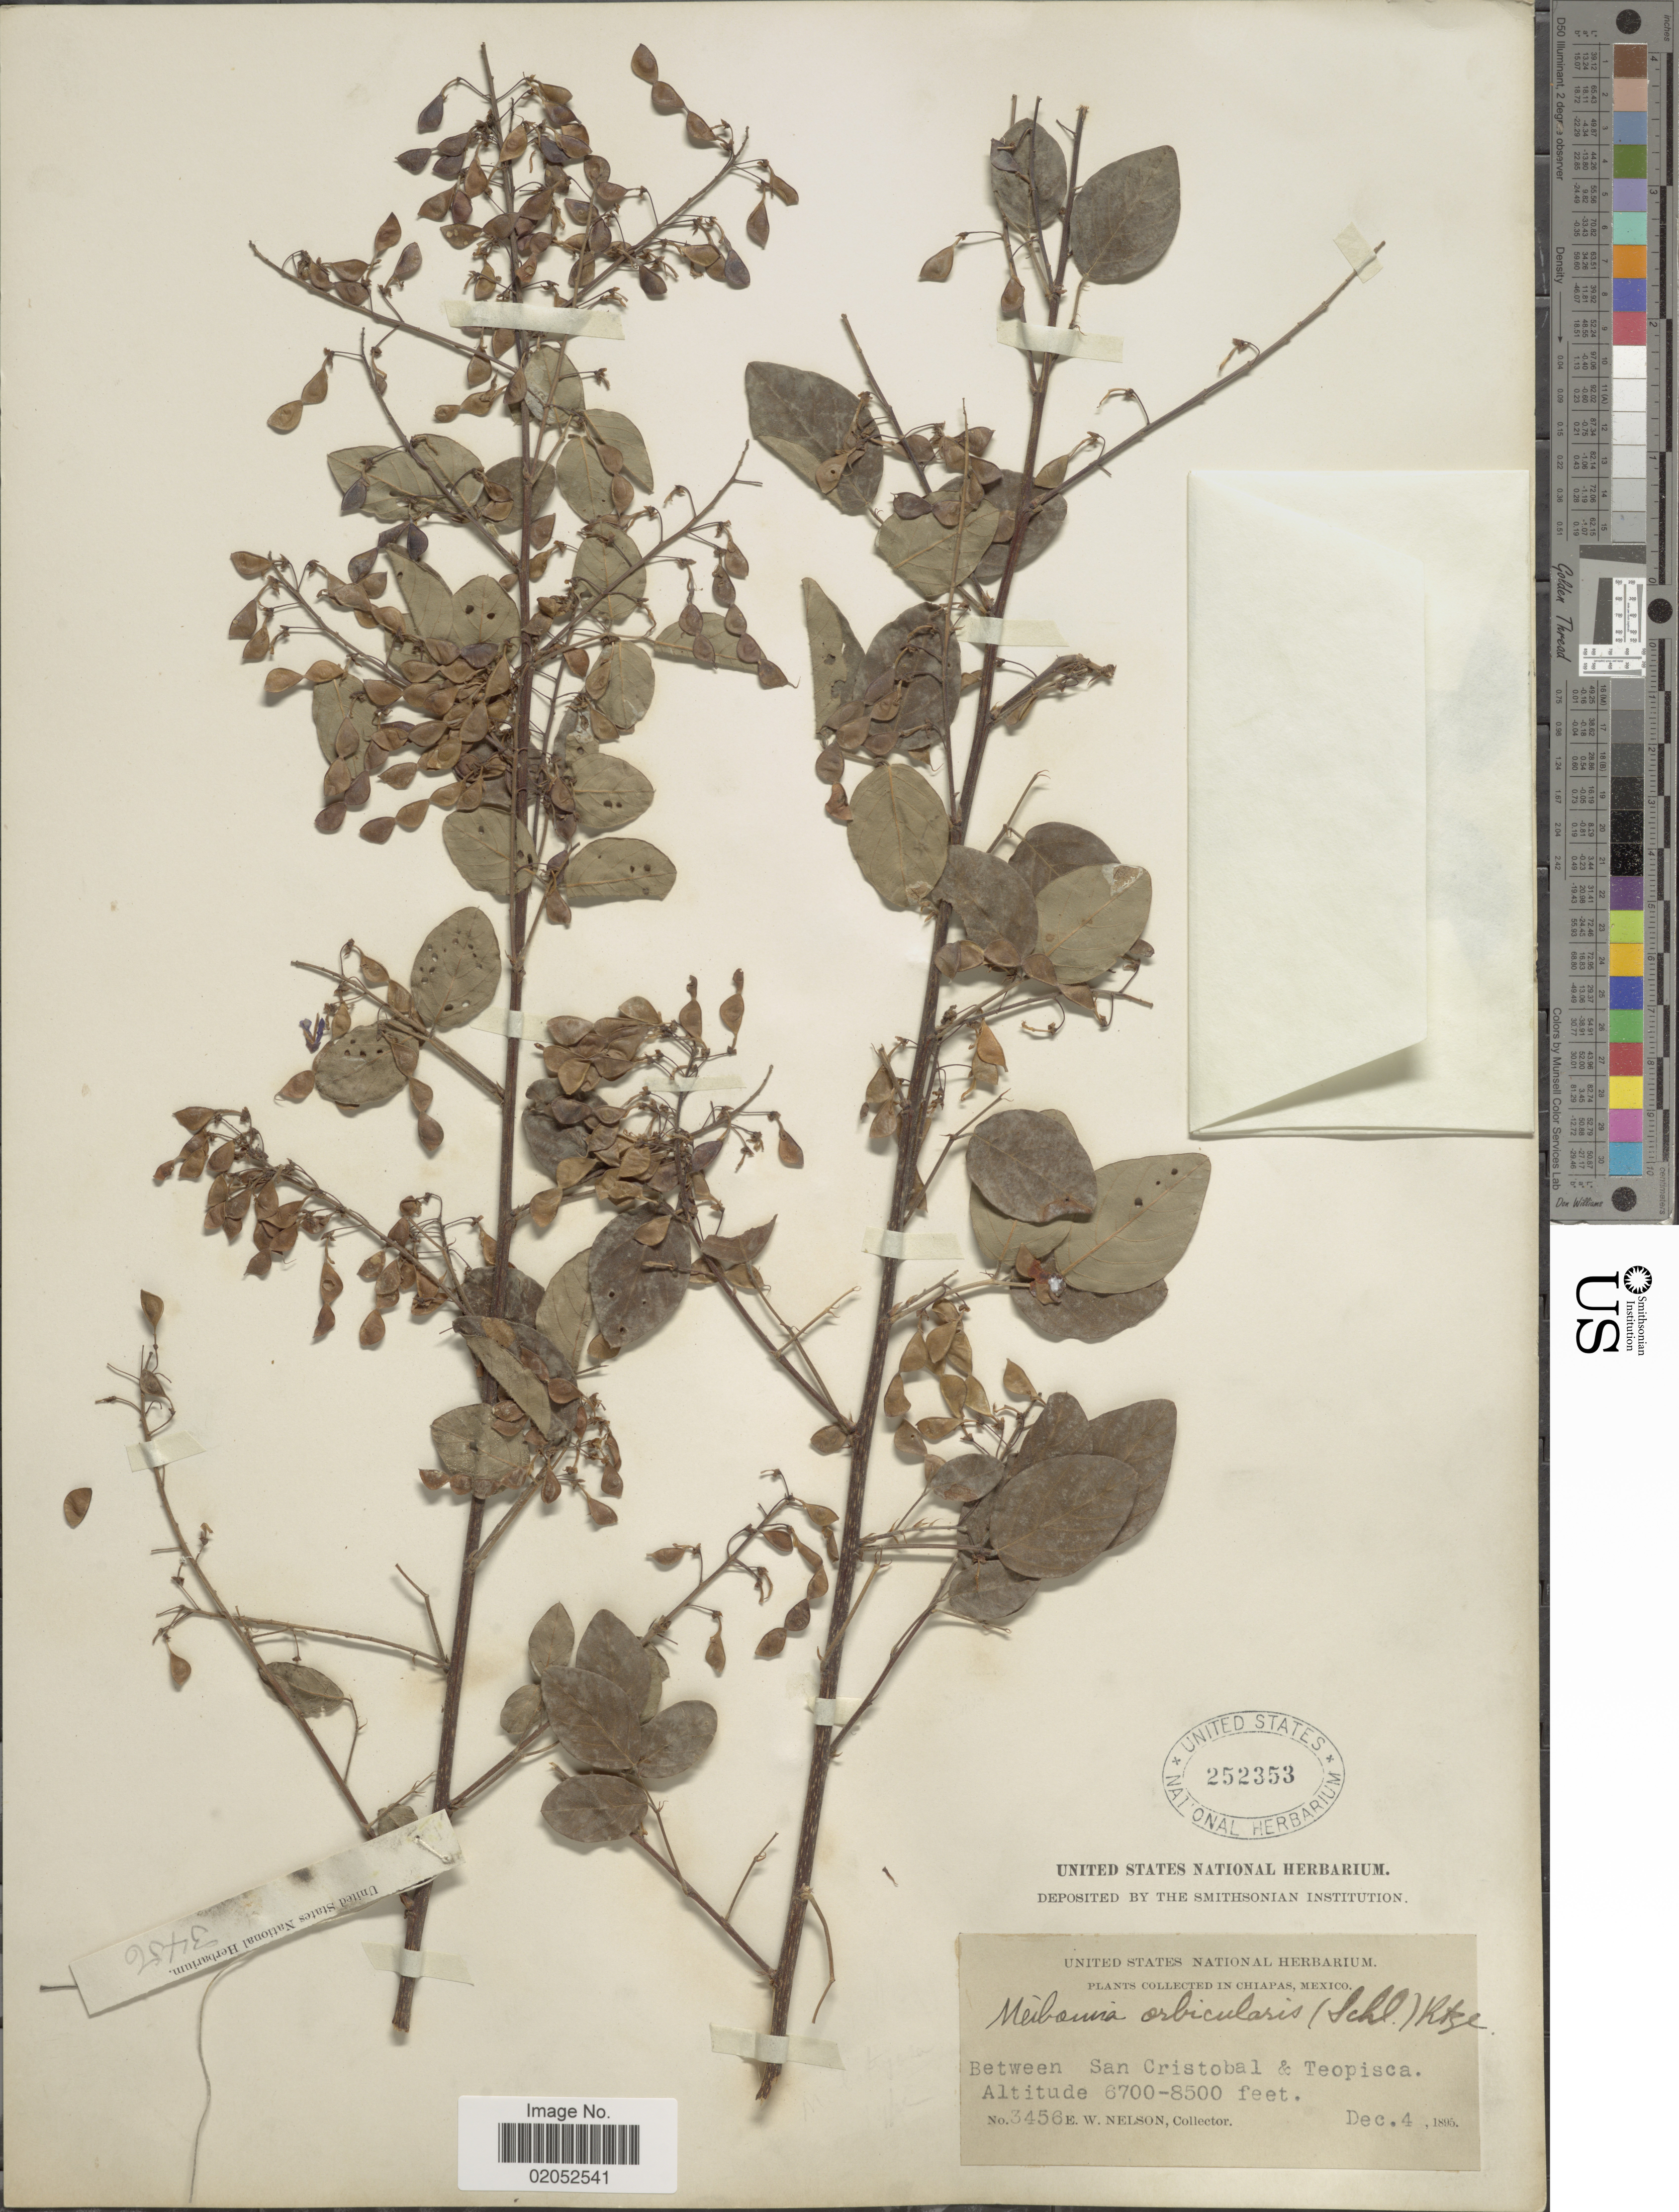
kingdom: Plantae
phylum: Tracheophyta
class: Magnoliopsida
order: Fabales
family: Fabaceae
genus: Desmodium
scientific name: Desmodium orbiculare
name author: Schltdl.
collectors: E. W. Nelson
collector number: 3456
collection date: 1895-12-04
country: Mexico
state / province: Chiapas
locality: Chiapas, Mexico, Between San Cristobal & Teopisca.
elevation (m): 2042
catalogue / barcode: US 252353